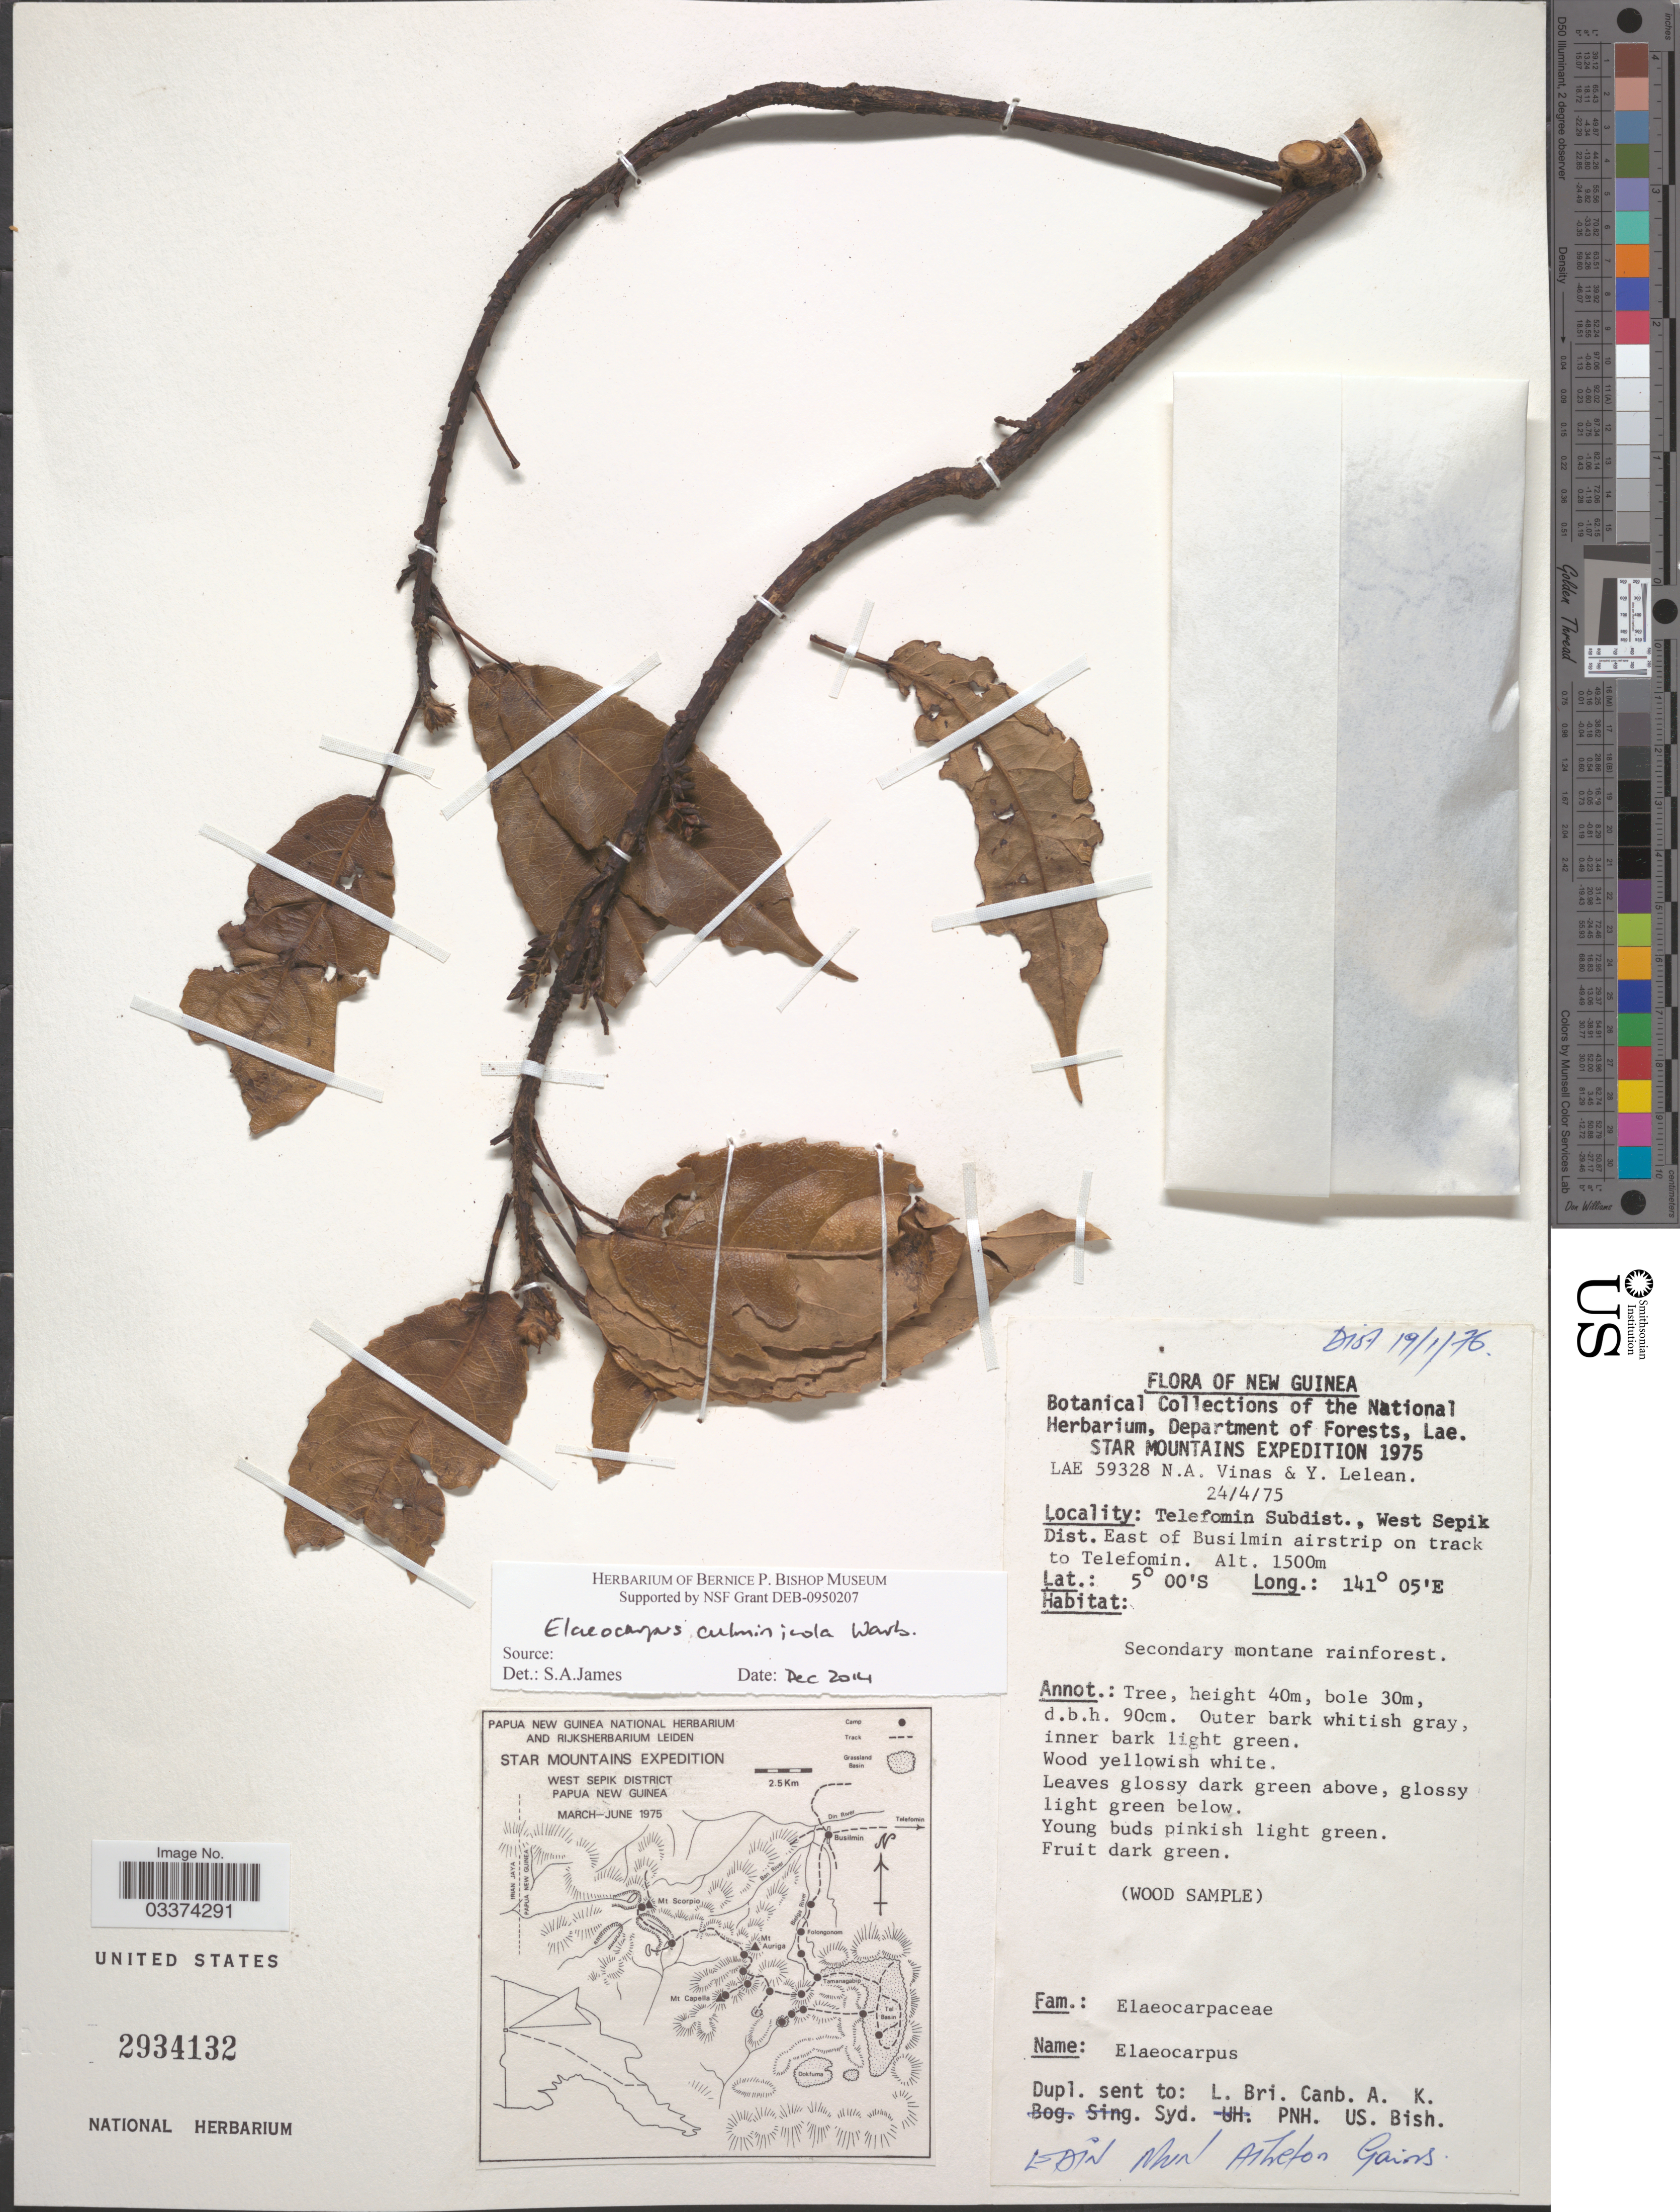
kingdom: Plantae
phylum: Tracheophyta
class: Magnoliopsida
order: Oxalidales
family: Elaeocarpaceae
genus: Elaeocarpus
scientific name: Elaeocarpus culminicola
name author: Warb.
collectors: N. Vinas & Y. Lelean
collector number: LAE59328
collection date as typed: Transcribed d/m/y: 24/4/75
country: Papua New Guinea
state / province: Sandaun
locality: New Guinea, Star Mountains, Telefomin Subdist., West Sepik Dist. East of Busilmin airstrip on track to Telefomin.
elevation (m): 1500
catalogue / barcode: US 2934132